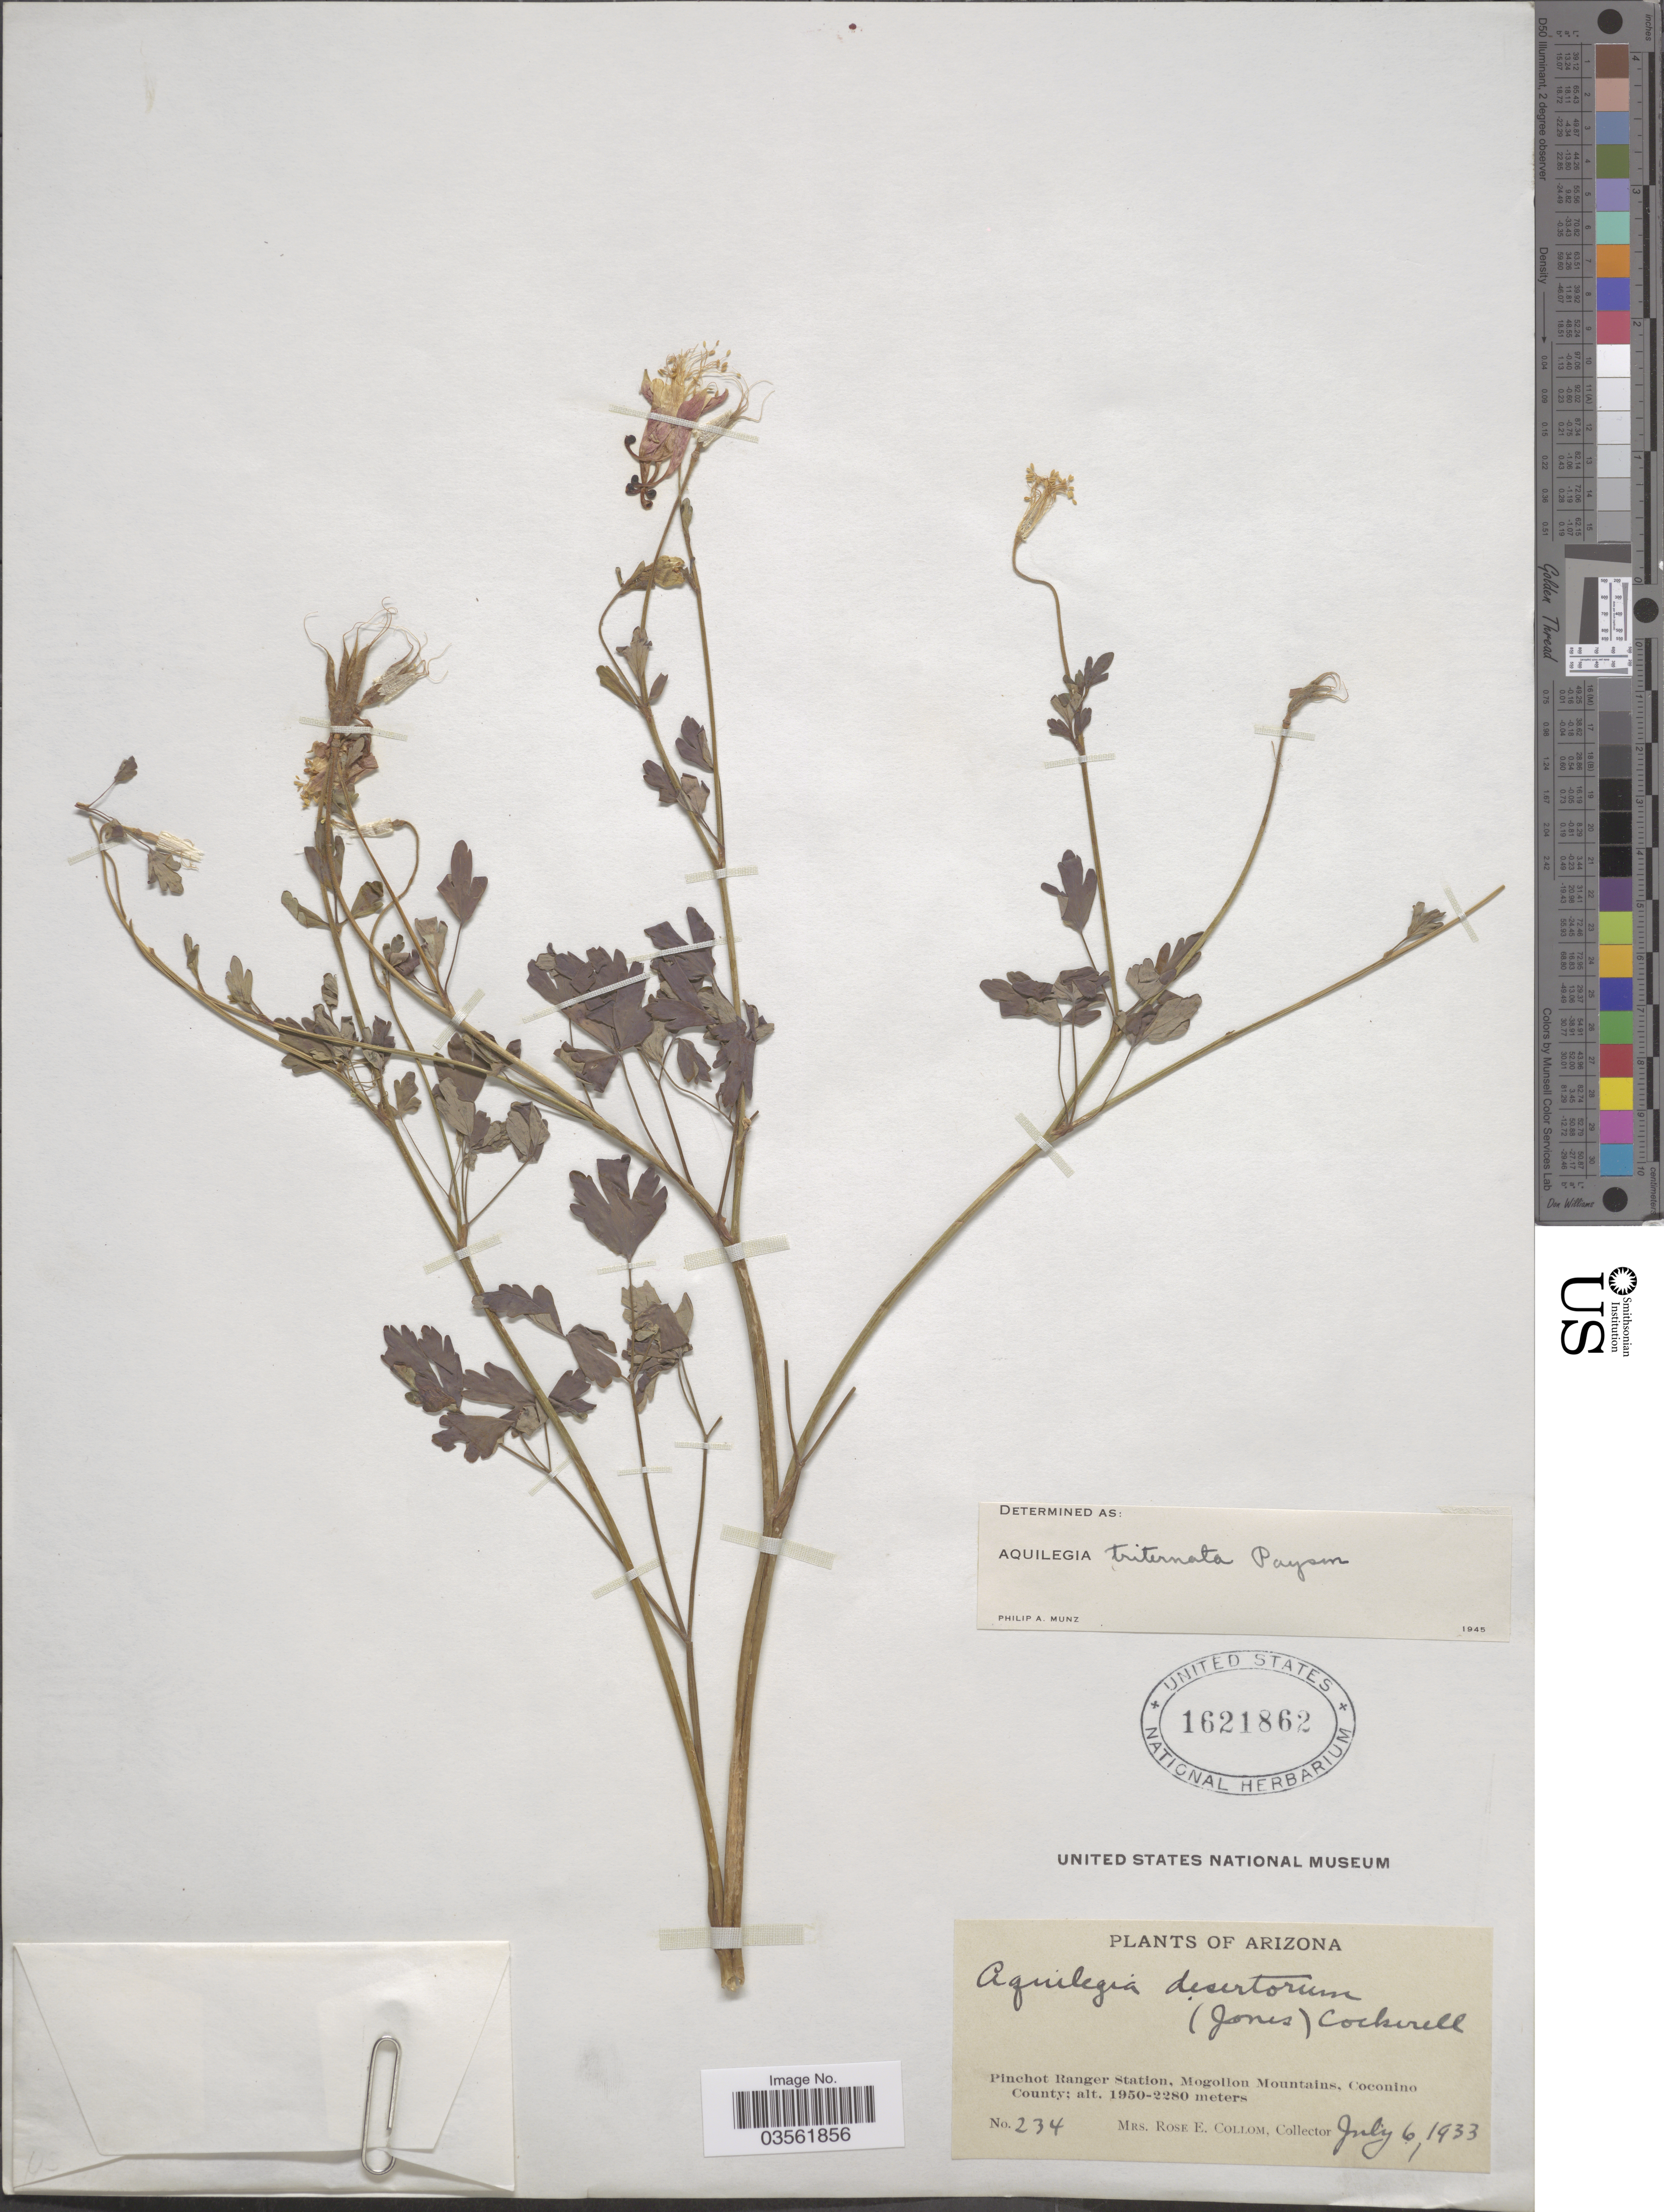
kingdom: Plantae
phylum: Tracheophyta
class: Magnoliopsida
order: Ranunculales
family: Ranunculaceae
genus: Aquilegia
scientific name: Aquilegia triternata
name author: Payson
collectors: R. E. Collom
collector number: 234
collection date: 1933-07-06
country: United States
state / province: Arizona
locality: Pinchot Ranger Station, Mogollon Mountains, Coconino County.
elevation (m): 1950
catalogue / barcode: US 1621862